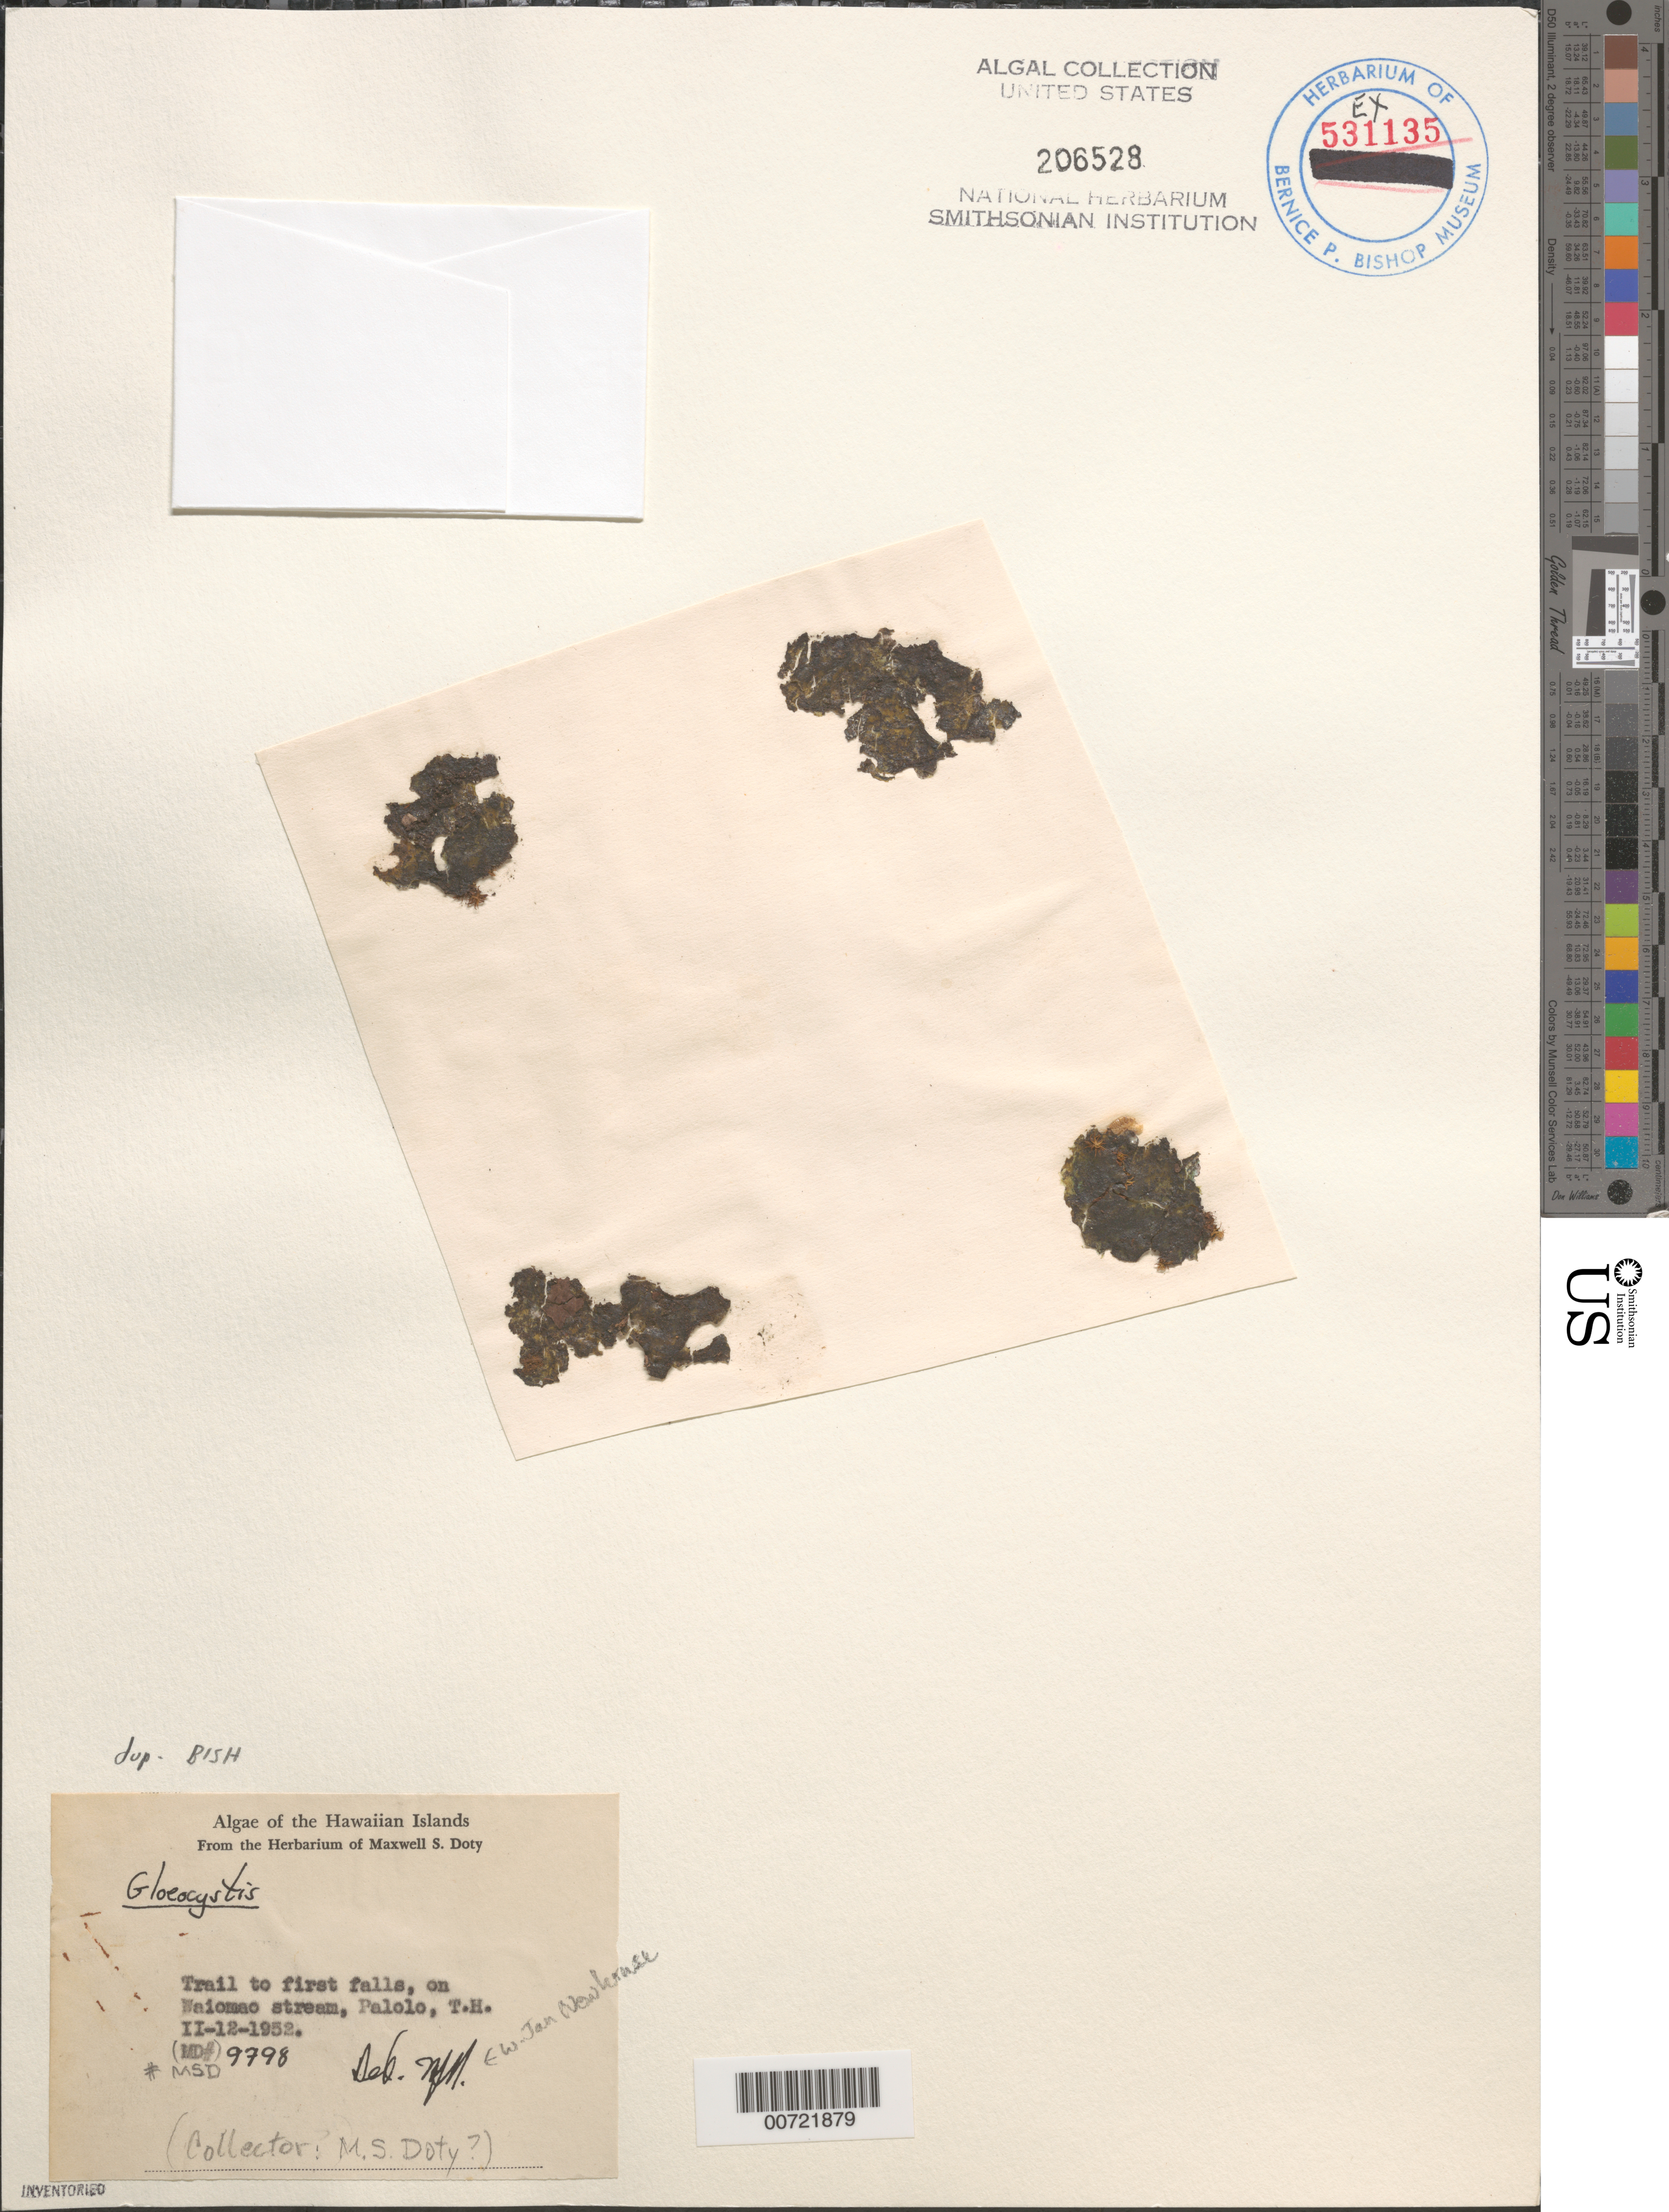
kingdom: Plantae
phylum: Chlorophyta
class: Chlorophyceae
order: Sphaeropleales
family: Radiococcaceae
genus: Gloeocystis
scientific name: Gloeocystis sp.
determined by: Newhouse, W. Jan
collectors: M. S. Doty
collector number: MSD 9798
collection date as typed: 12 Feb 1952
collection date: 1952-02-12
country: United States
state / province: Hawaii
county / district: Honolulu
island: Oahu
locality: Palolo, Waiomao Stream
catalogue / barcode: US 206528